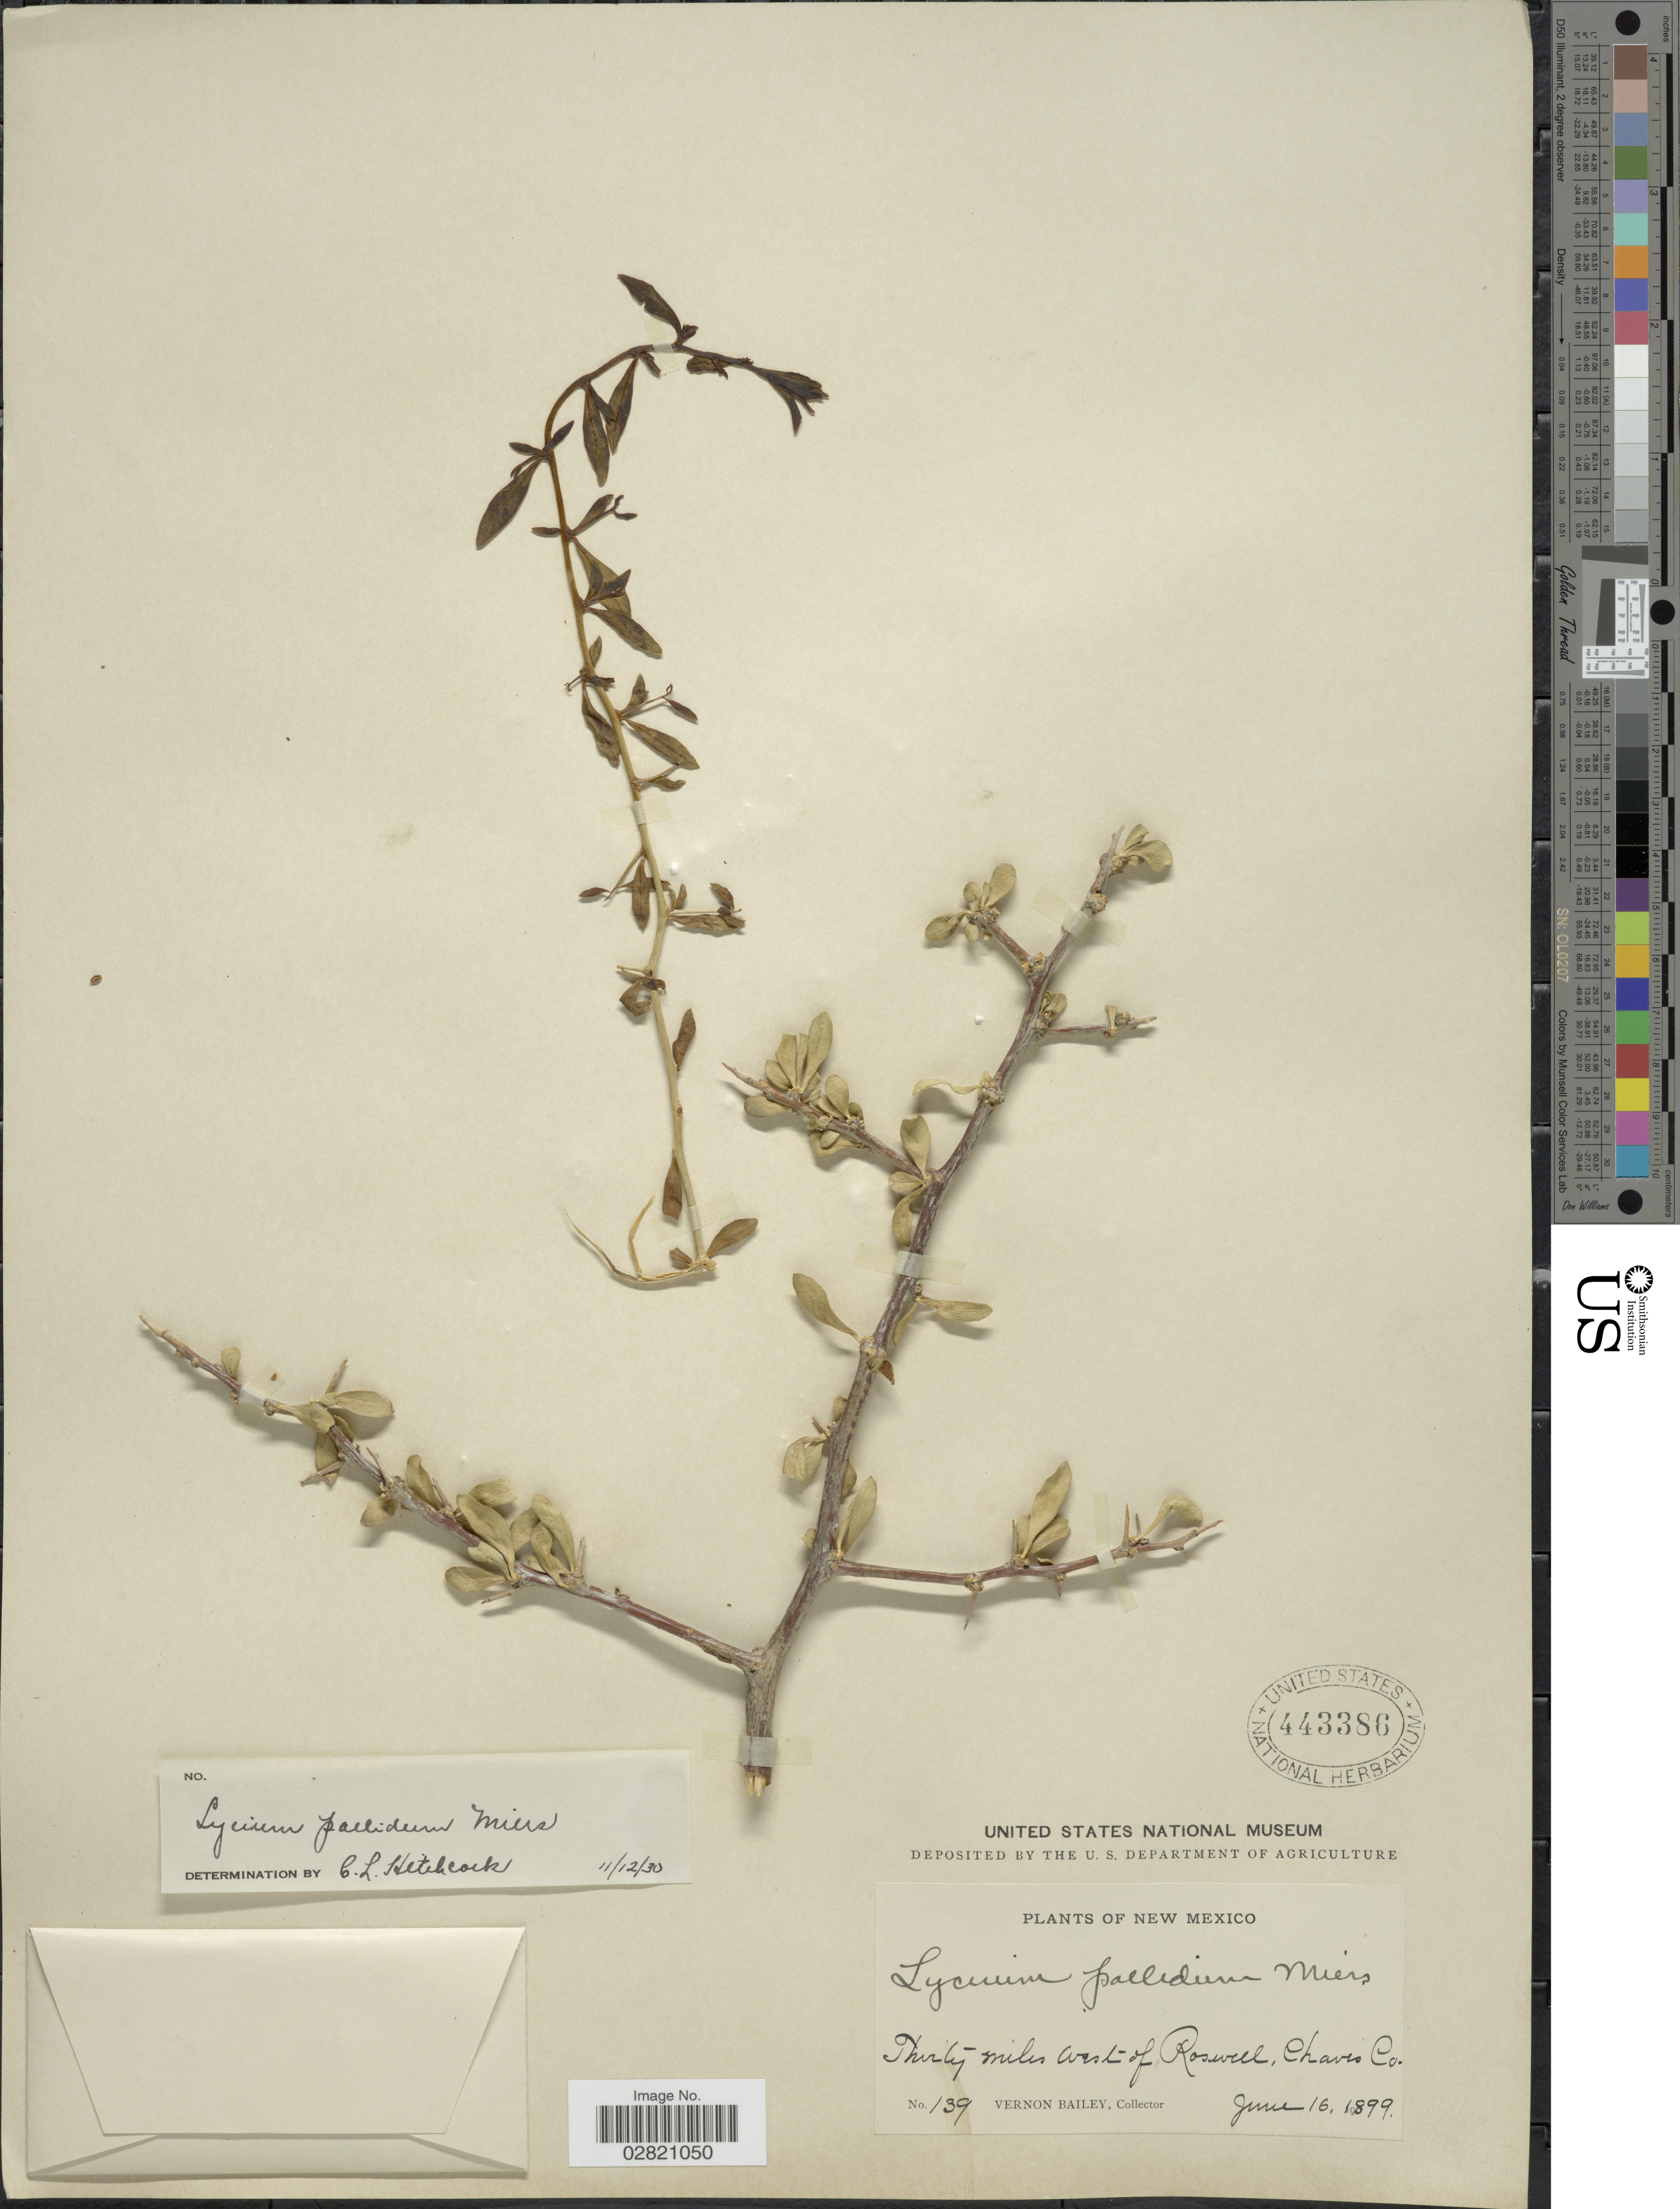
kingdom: Plantae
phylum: Tracheophyta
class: Magnoliopsida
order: Solanales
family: Solanaceae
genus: Lycium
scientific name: Lycium pallidum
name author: Miers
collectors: V. O. Bailey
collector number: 139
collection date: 1899-06-16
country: United States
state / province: New Mexico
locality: Thirty Miles West of Roswell, Chaves Co.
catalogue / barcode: US 443386